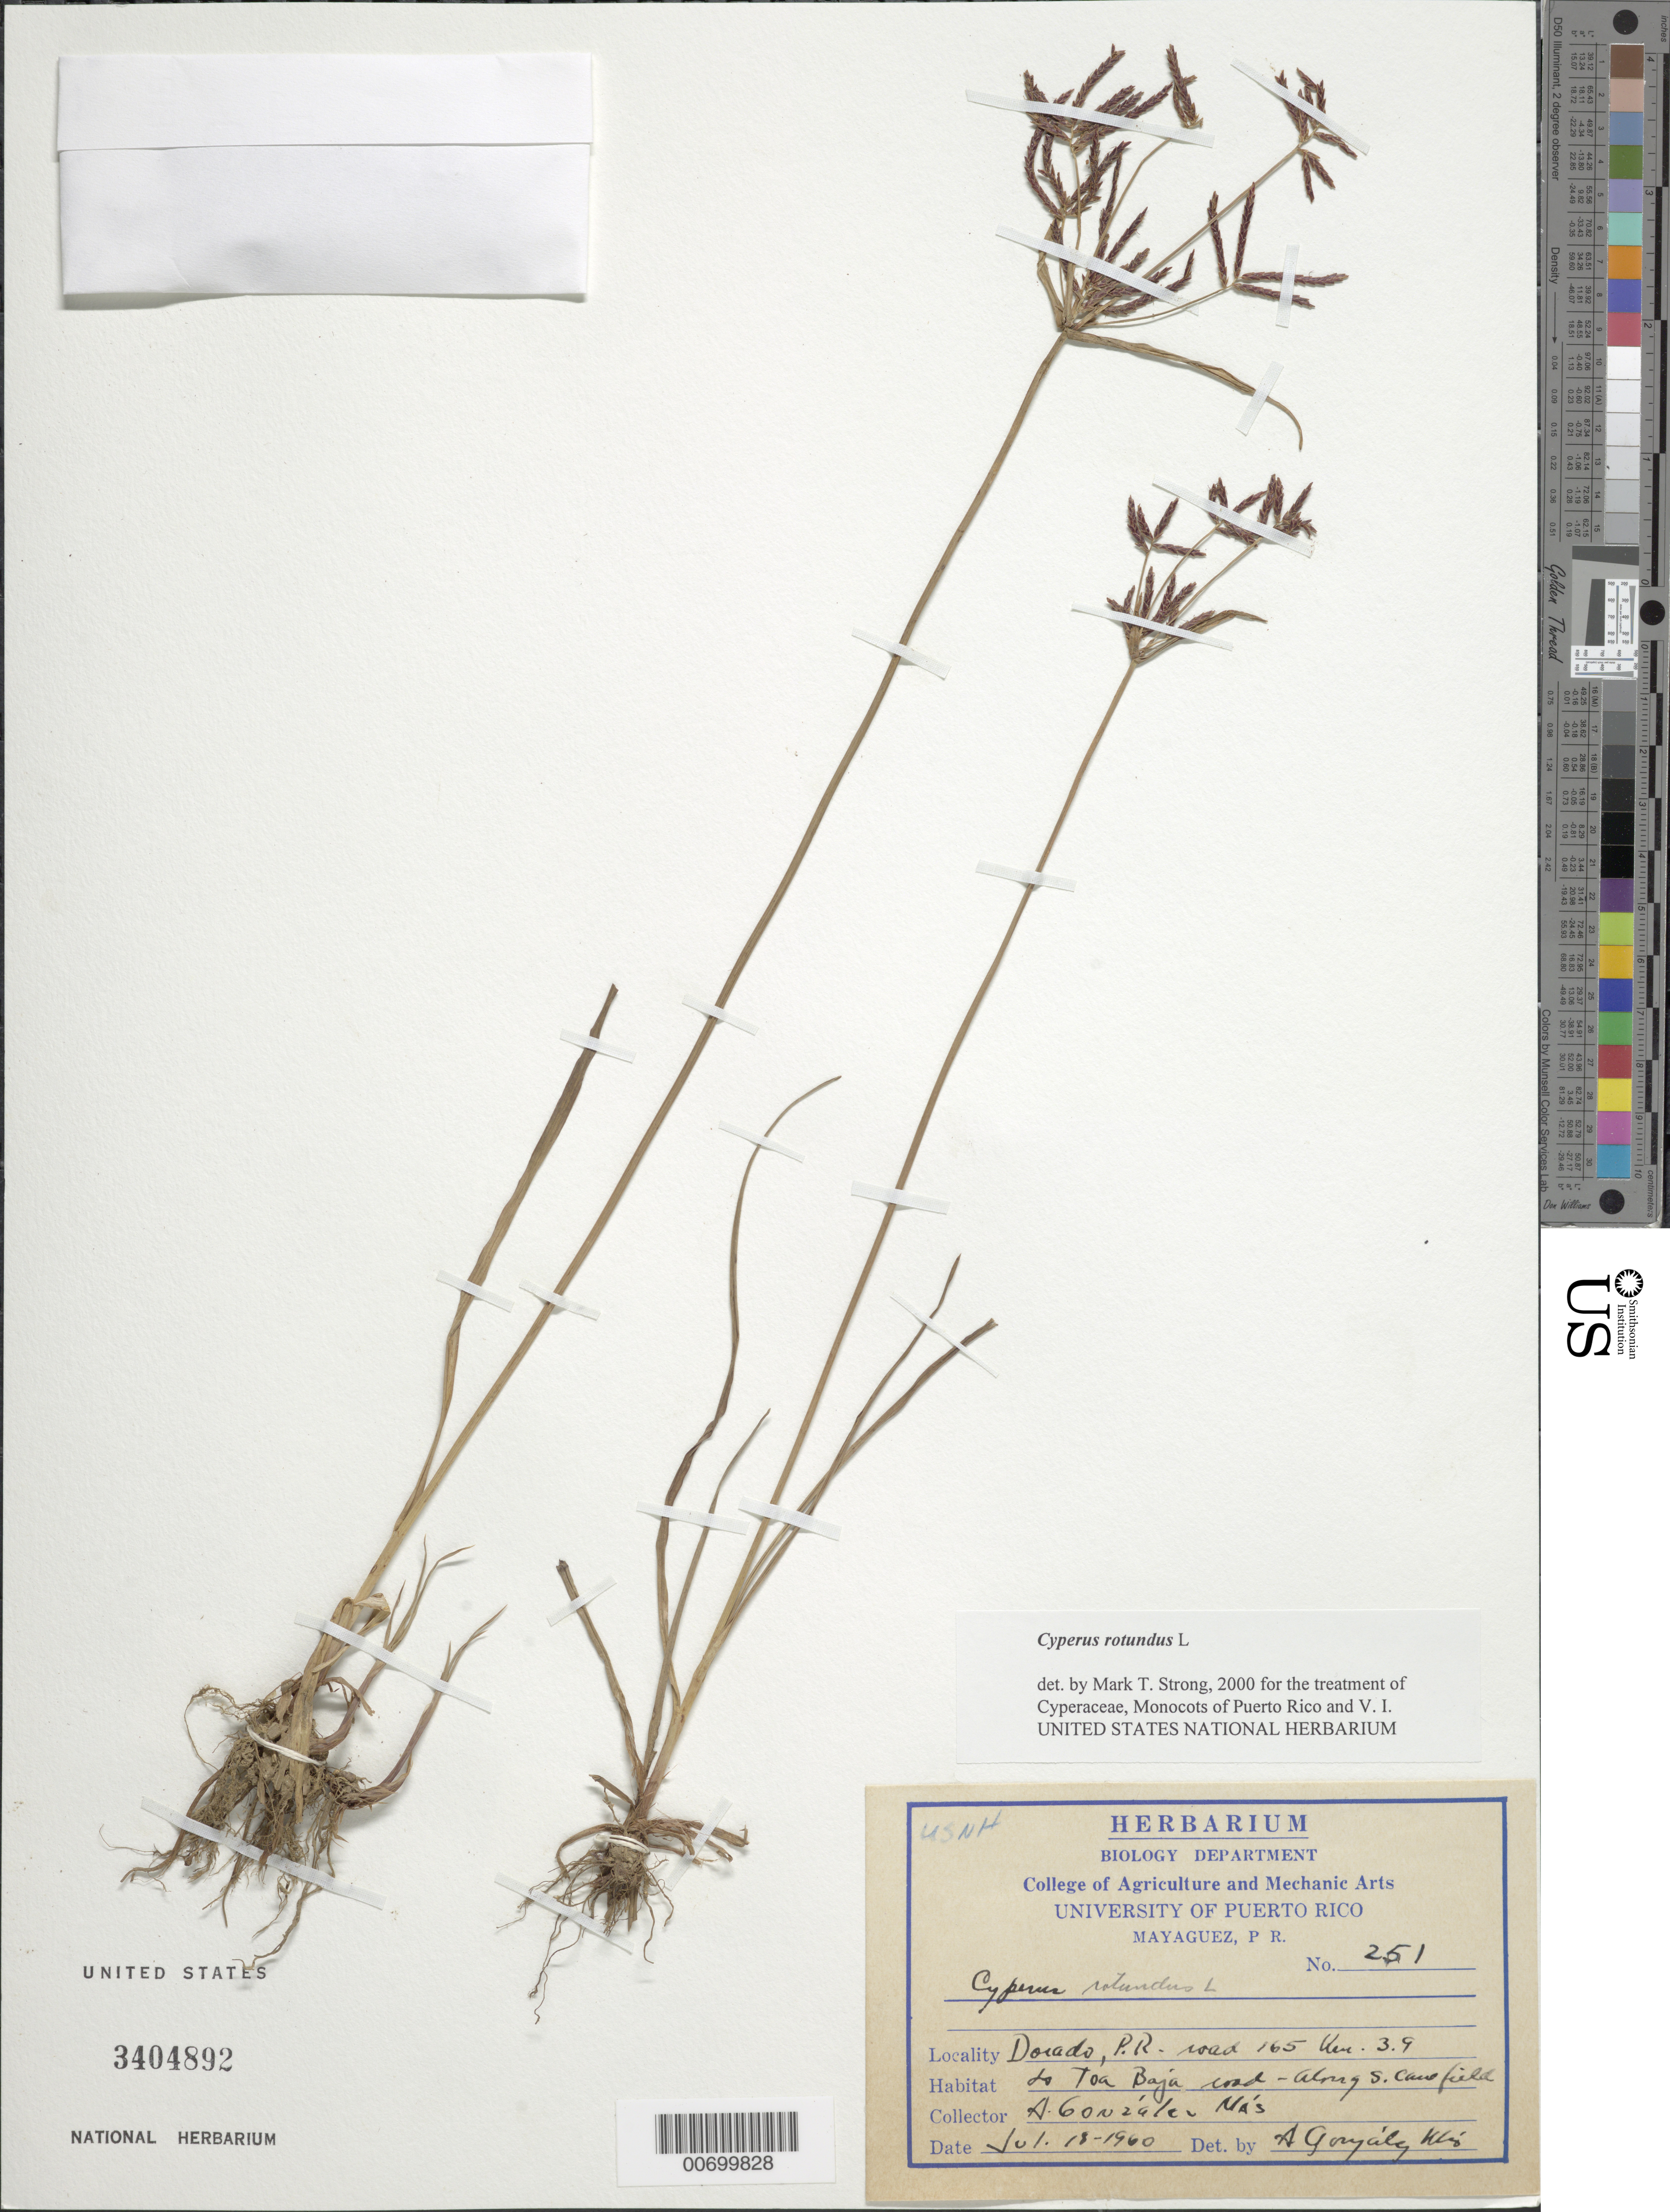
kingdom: Plantae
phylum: Tracheophyta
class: Liliopsida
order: Poales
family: Cyperaceae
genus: Cyperus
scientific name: Cyperus rotundus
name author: L.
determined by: Strong, M. T., (US), Smithsonian Institution - National Museum of Natural History (UNITED STATES)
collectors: A. González Más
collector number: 251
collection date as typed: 18 Jul 1960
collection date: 1960-07-18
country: Puerto Rico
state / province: Dorado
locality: Dorado: Rd. 165, km 3.9, to Toa Baja road.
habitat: Along sugar cane field.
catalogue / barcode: US 3404892